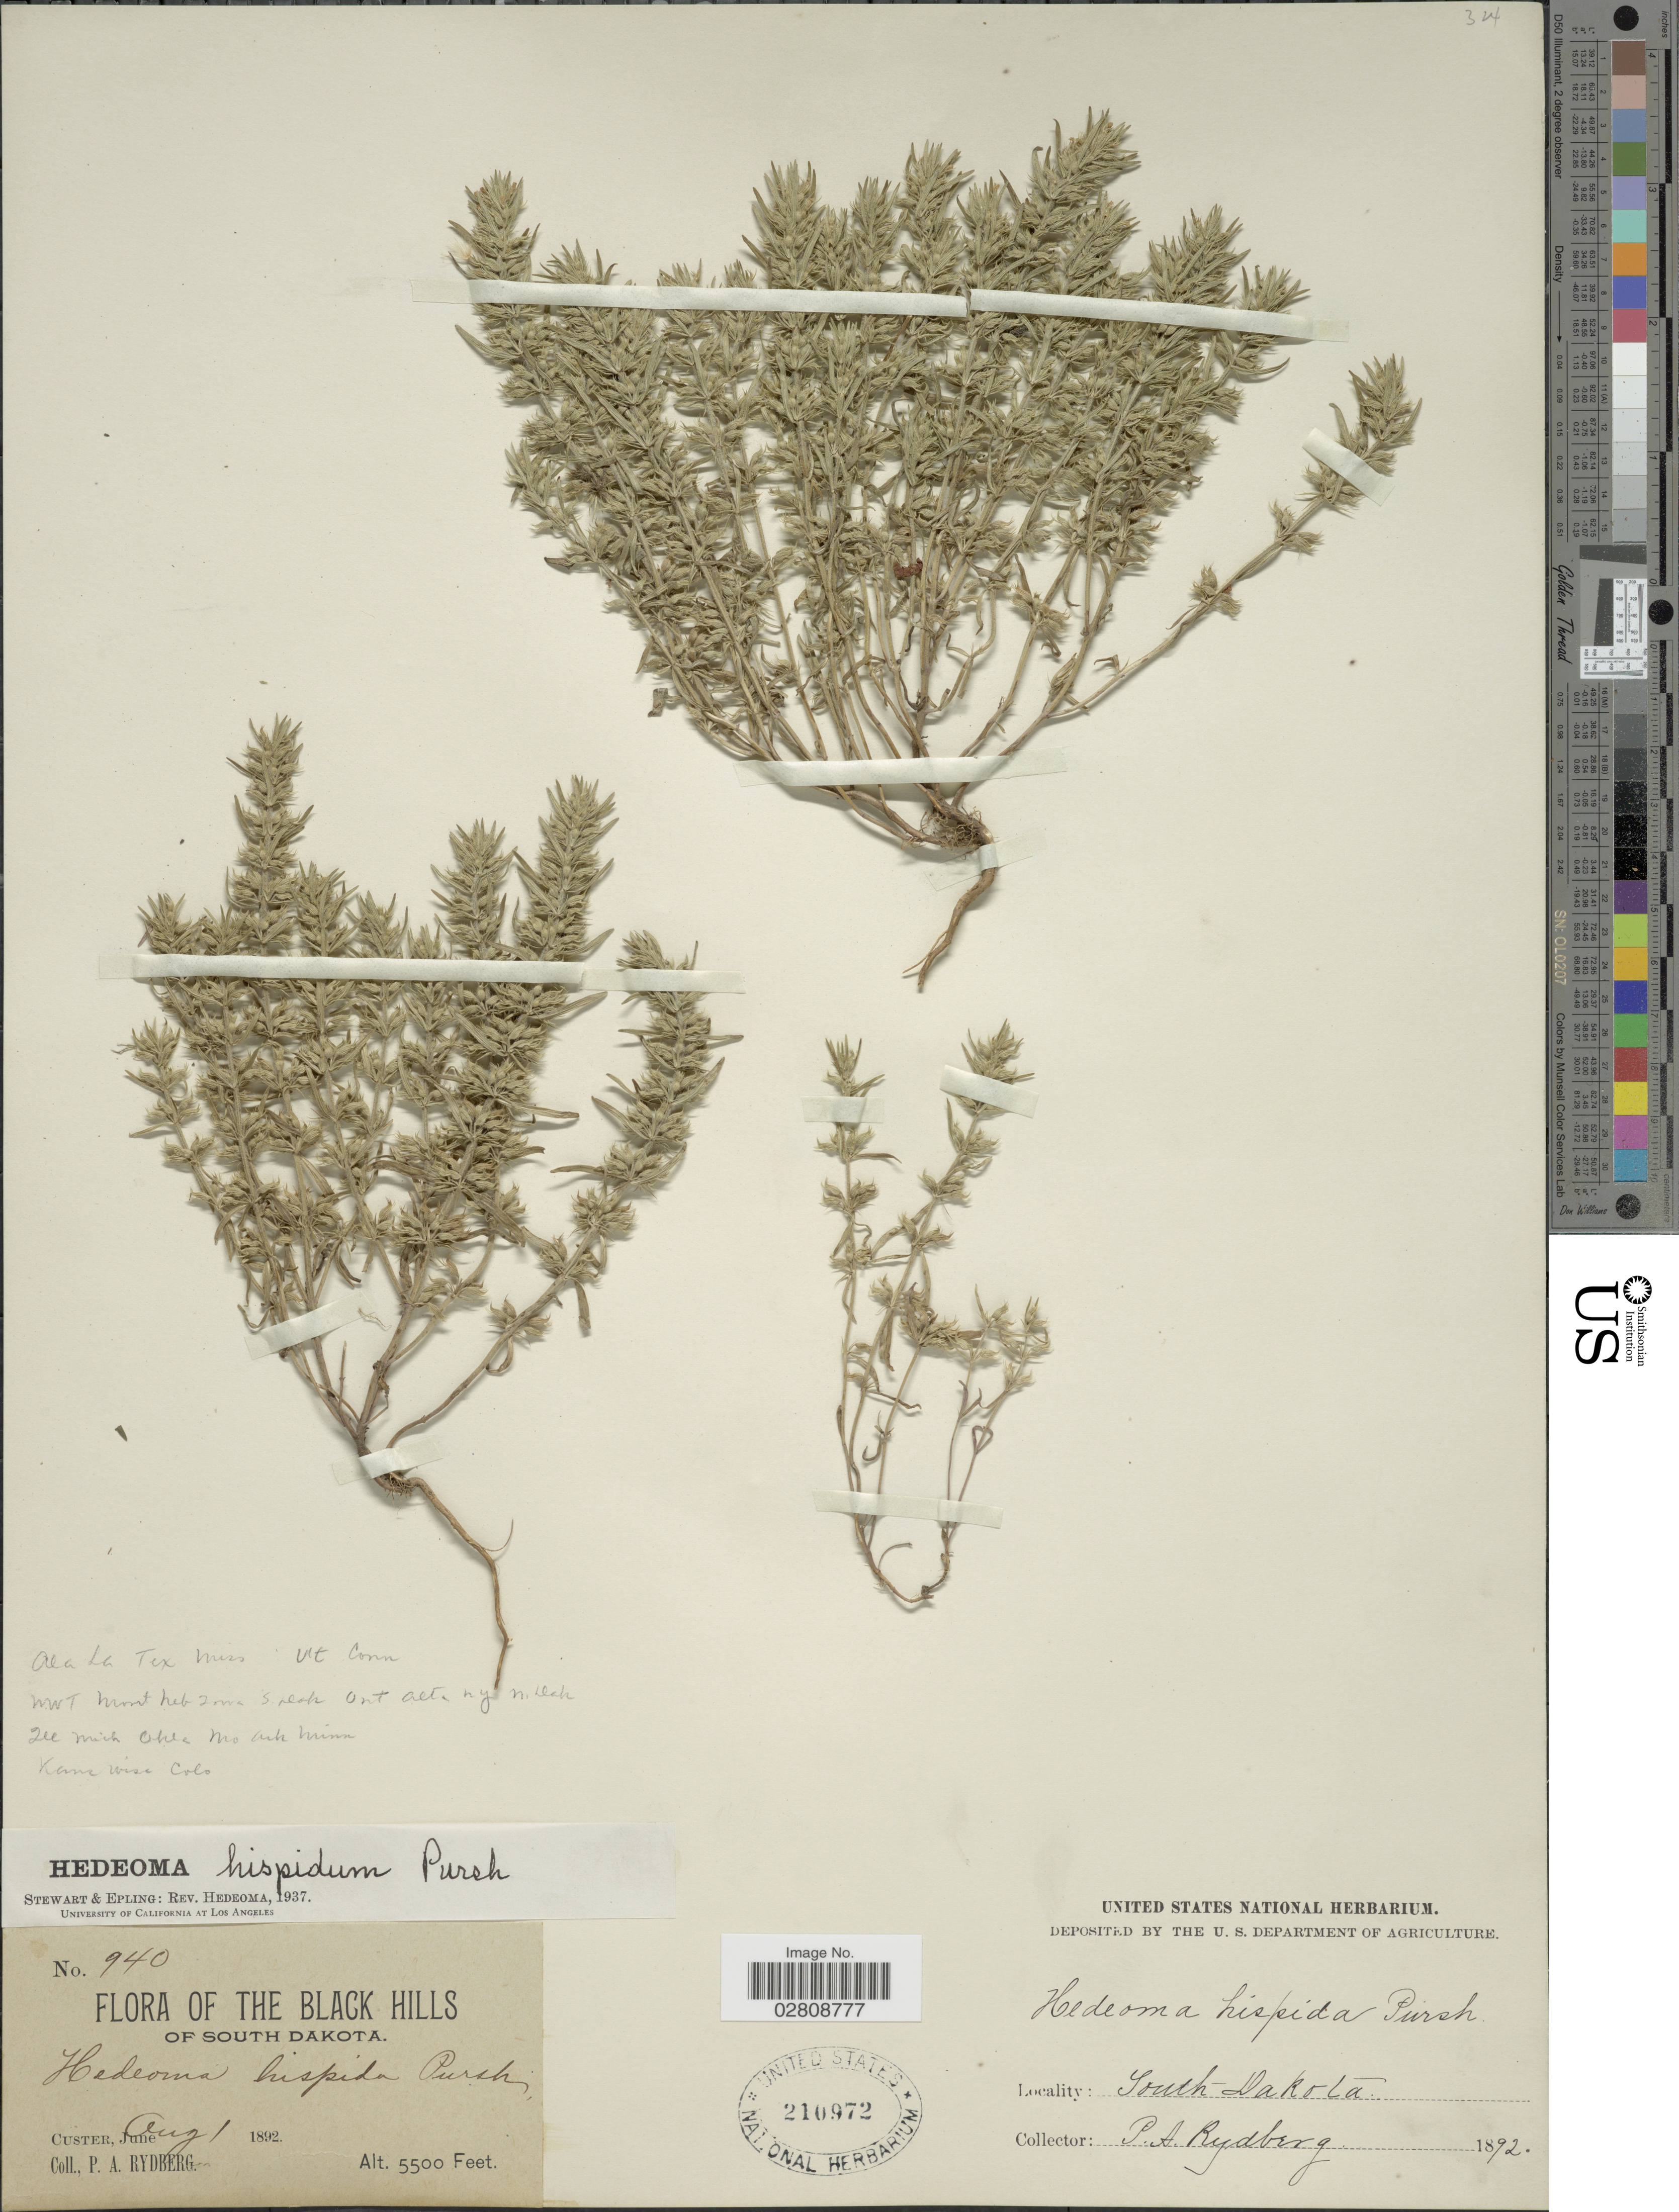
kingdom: Plantae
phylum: Tracheophyta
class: Magnoliopsida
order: Lamiales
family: Lamiaceae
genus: Hedeoma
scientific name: Hedeoma hispida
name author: Pursh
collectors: P. A. Rydberg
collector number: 940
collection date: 1892-08-01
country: United States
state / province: South Dakota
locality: Black Hills. Custer.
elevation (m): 1676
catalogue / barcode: US 210972